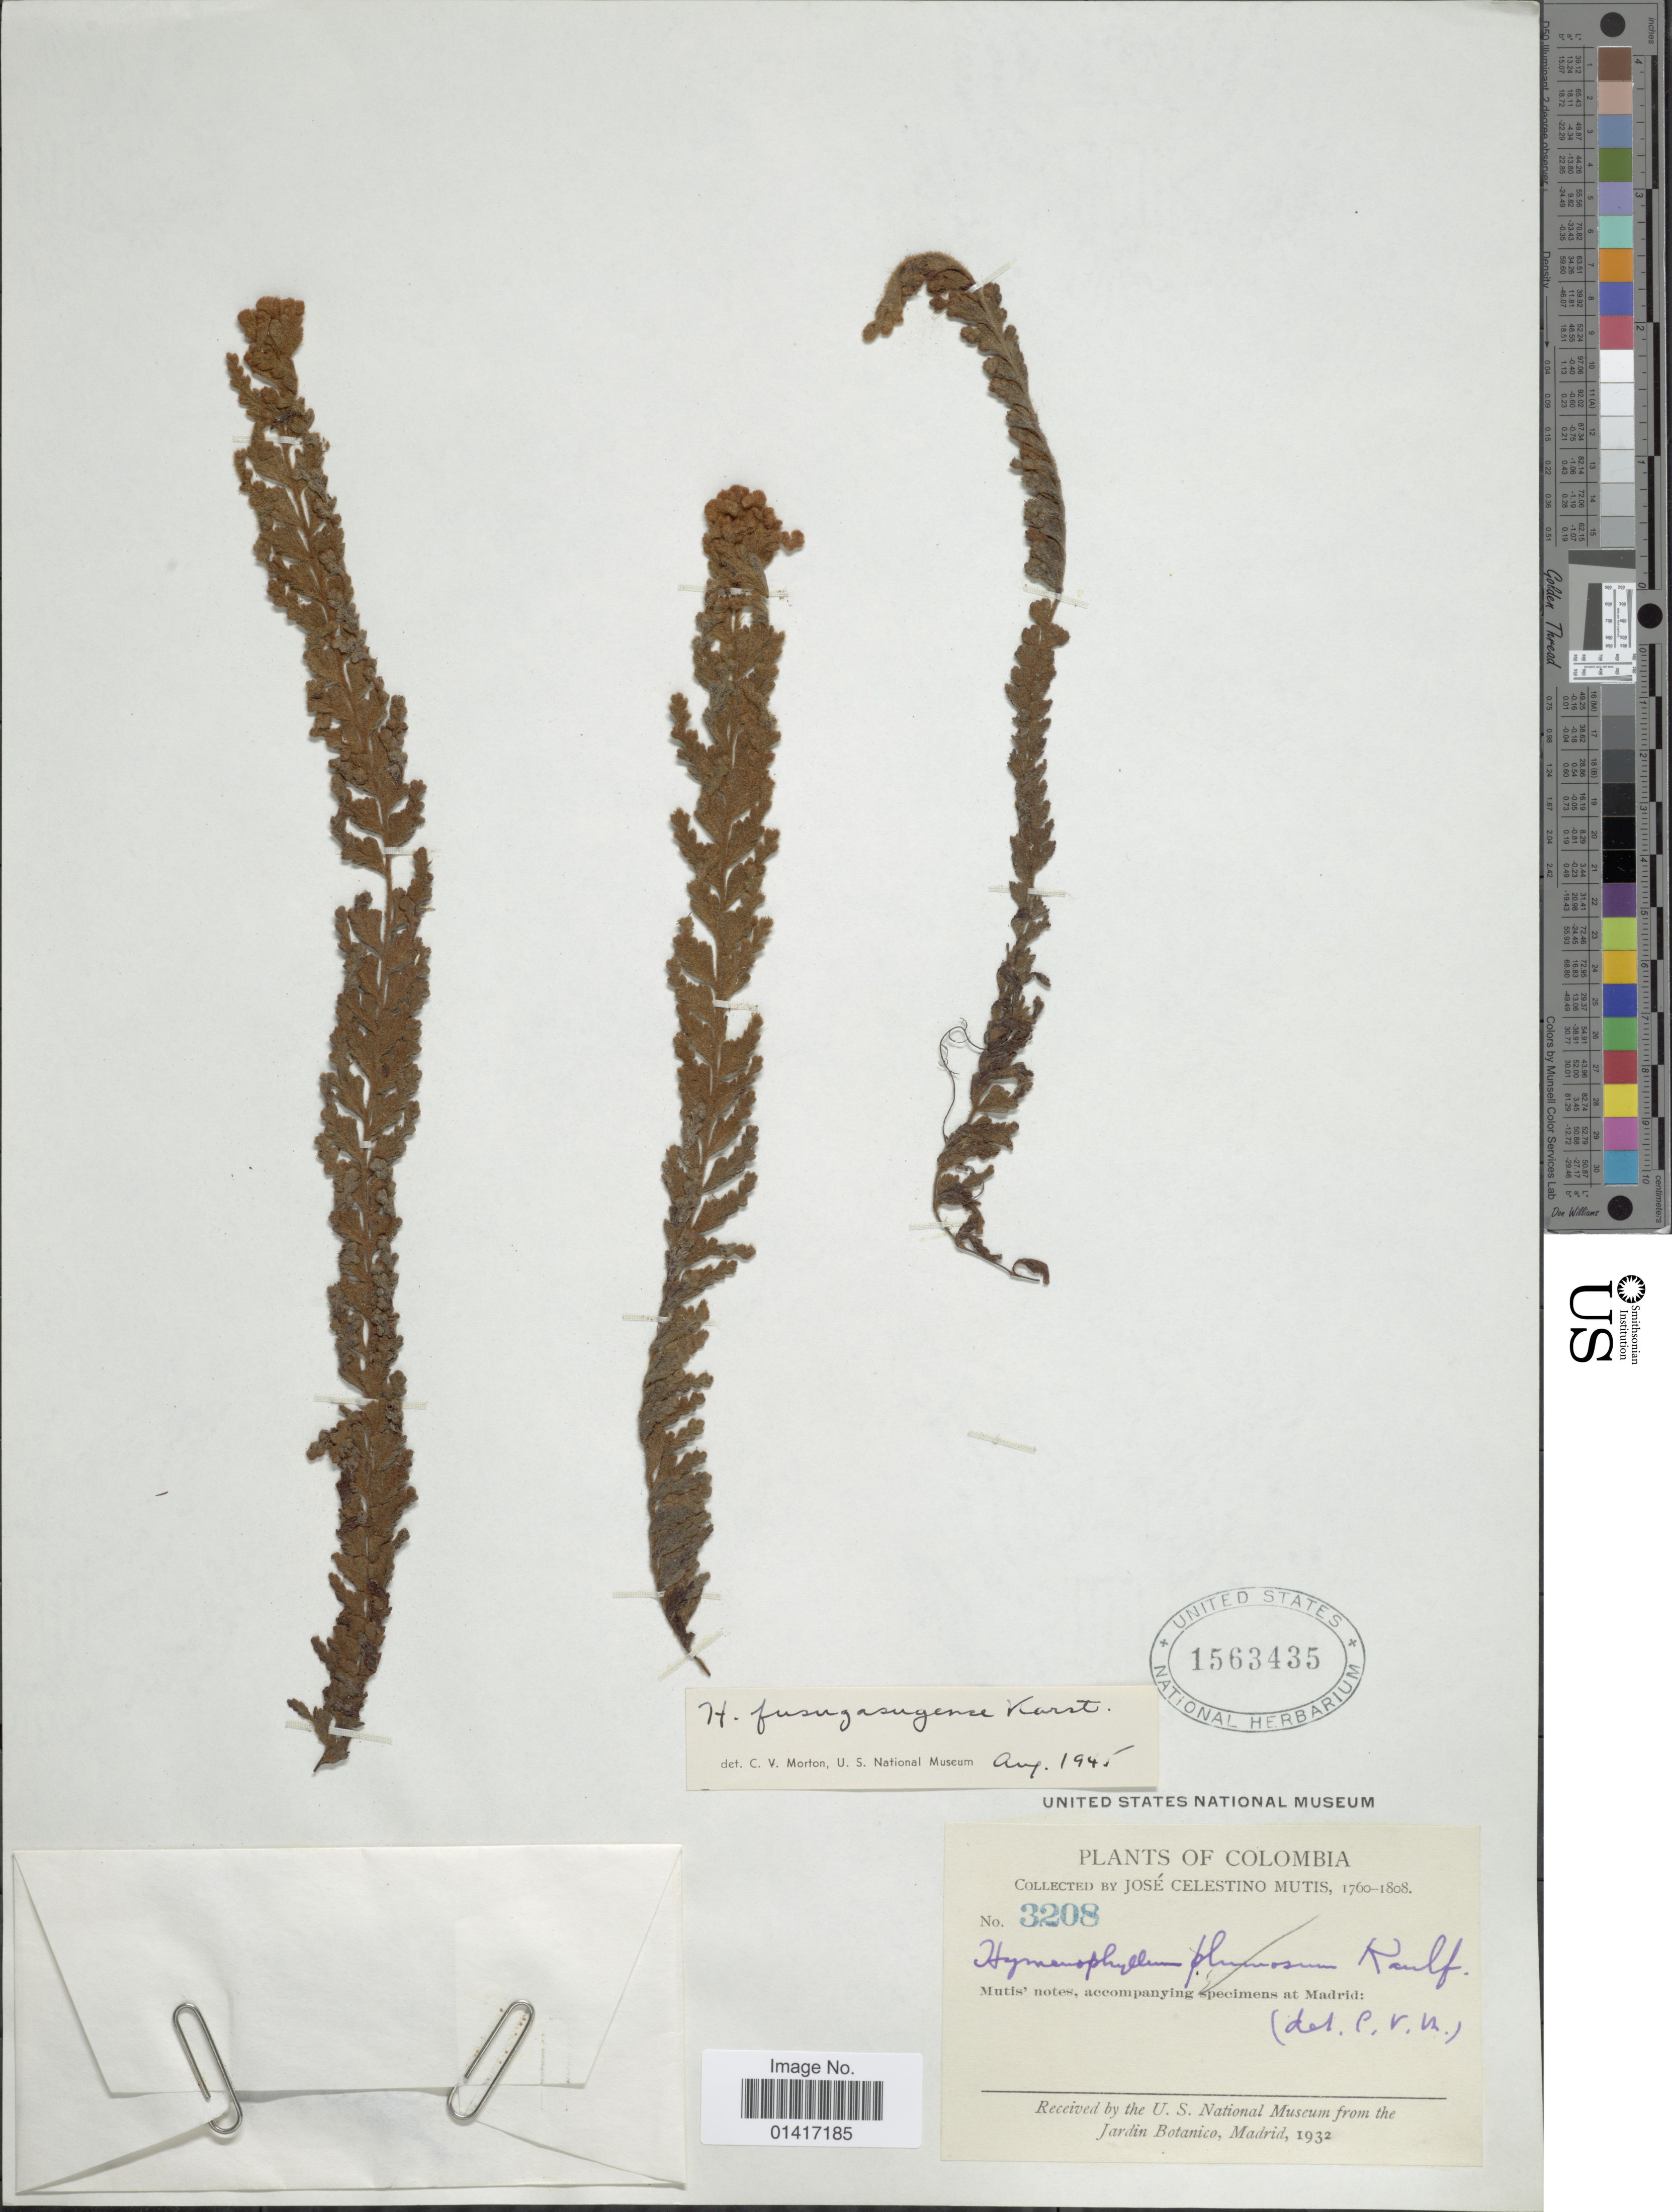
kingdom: Plantae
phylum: Tracheophyta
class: Polypodiopsida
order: Hymenophyllales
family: Hymenophyllaceae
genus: Hymenophyllum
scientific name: Hymenophyllum tomentosum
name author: Kunze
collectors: J. C. B. Mutis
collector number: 3208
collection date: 1760/1808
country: Colombia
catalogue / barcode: US 1563435